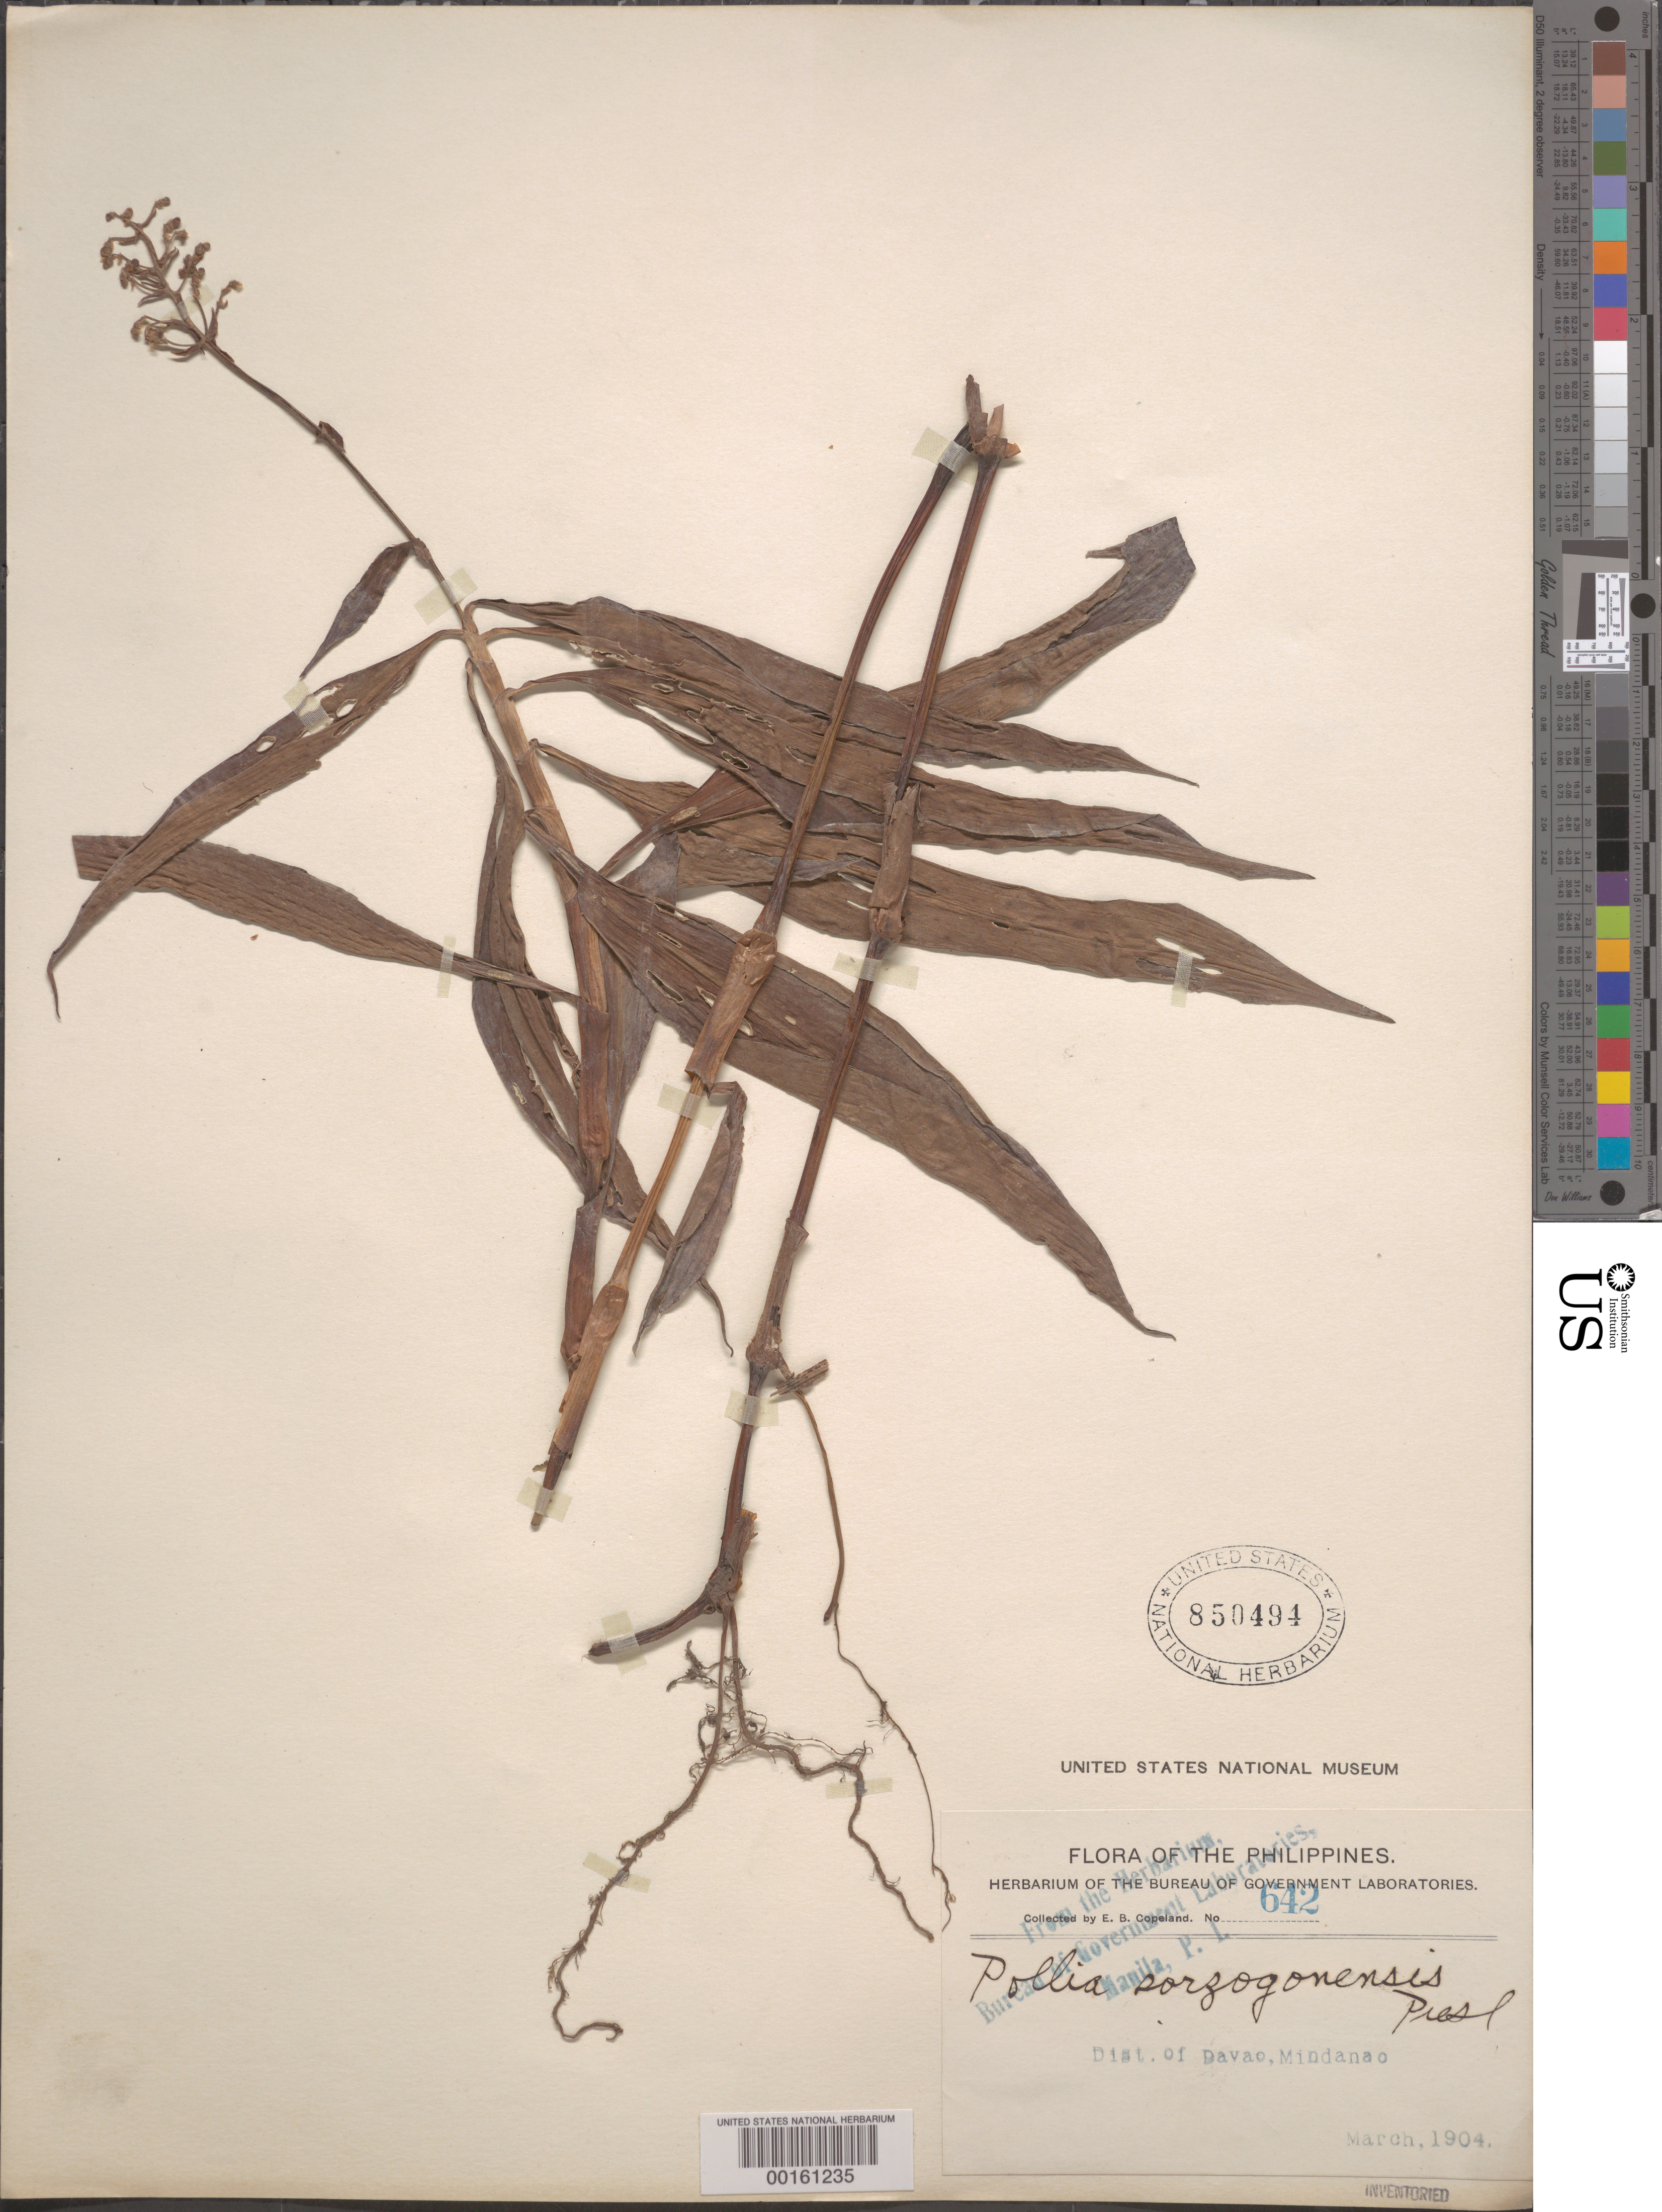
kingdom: Plantae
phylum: Tracheophyta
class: Liliopsida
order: Commelinales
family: Commelinaceae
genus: Pollia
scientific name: Pollia secundiflora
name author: (Blume) Bakh. f.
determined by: Strong, Mark T., (BOT), Smithsonian Institution - National Museum of Natural History (UNITED STATES)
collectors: E. B. Copeland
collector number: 642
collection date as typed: Mar 1904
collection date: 1904-03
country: Philippines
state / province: Davao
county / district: Davao del Norte / Davao del Sur / Davao Oriental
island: Mindanao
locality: Dist. of Davao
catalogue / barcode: US 850494